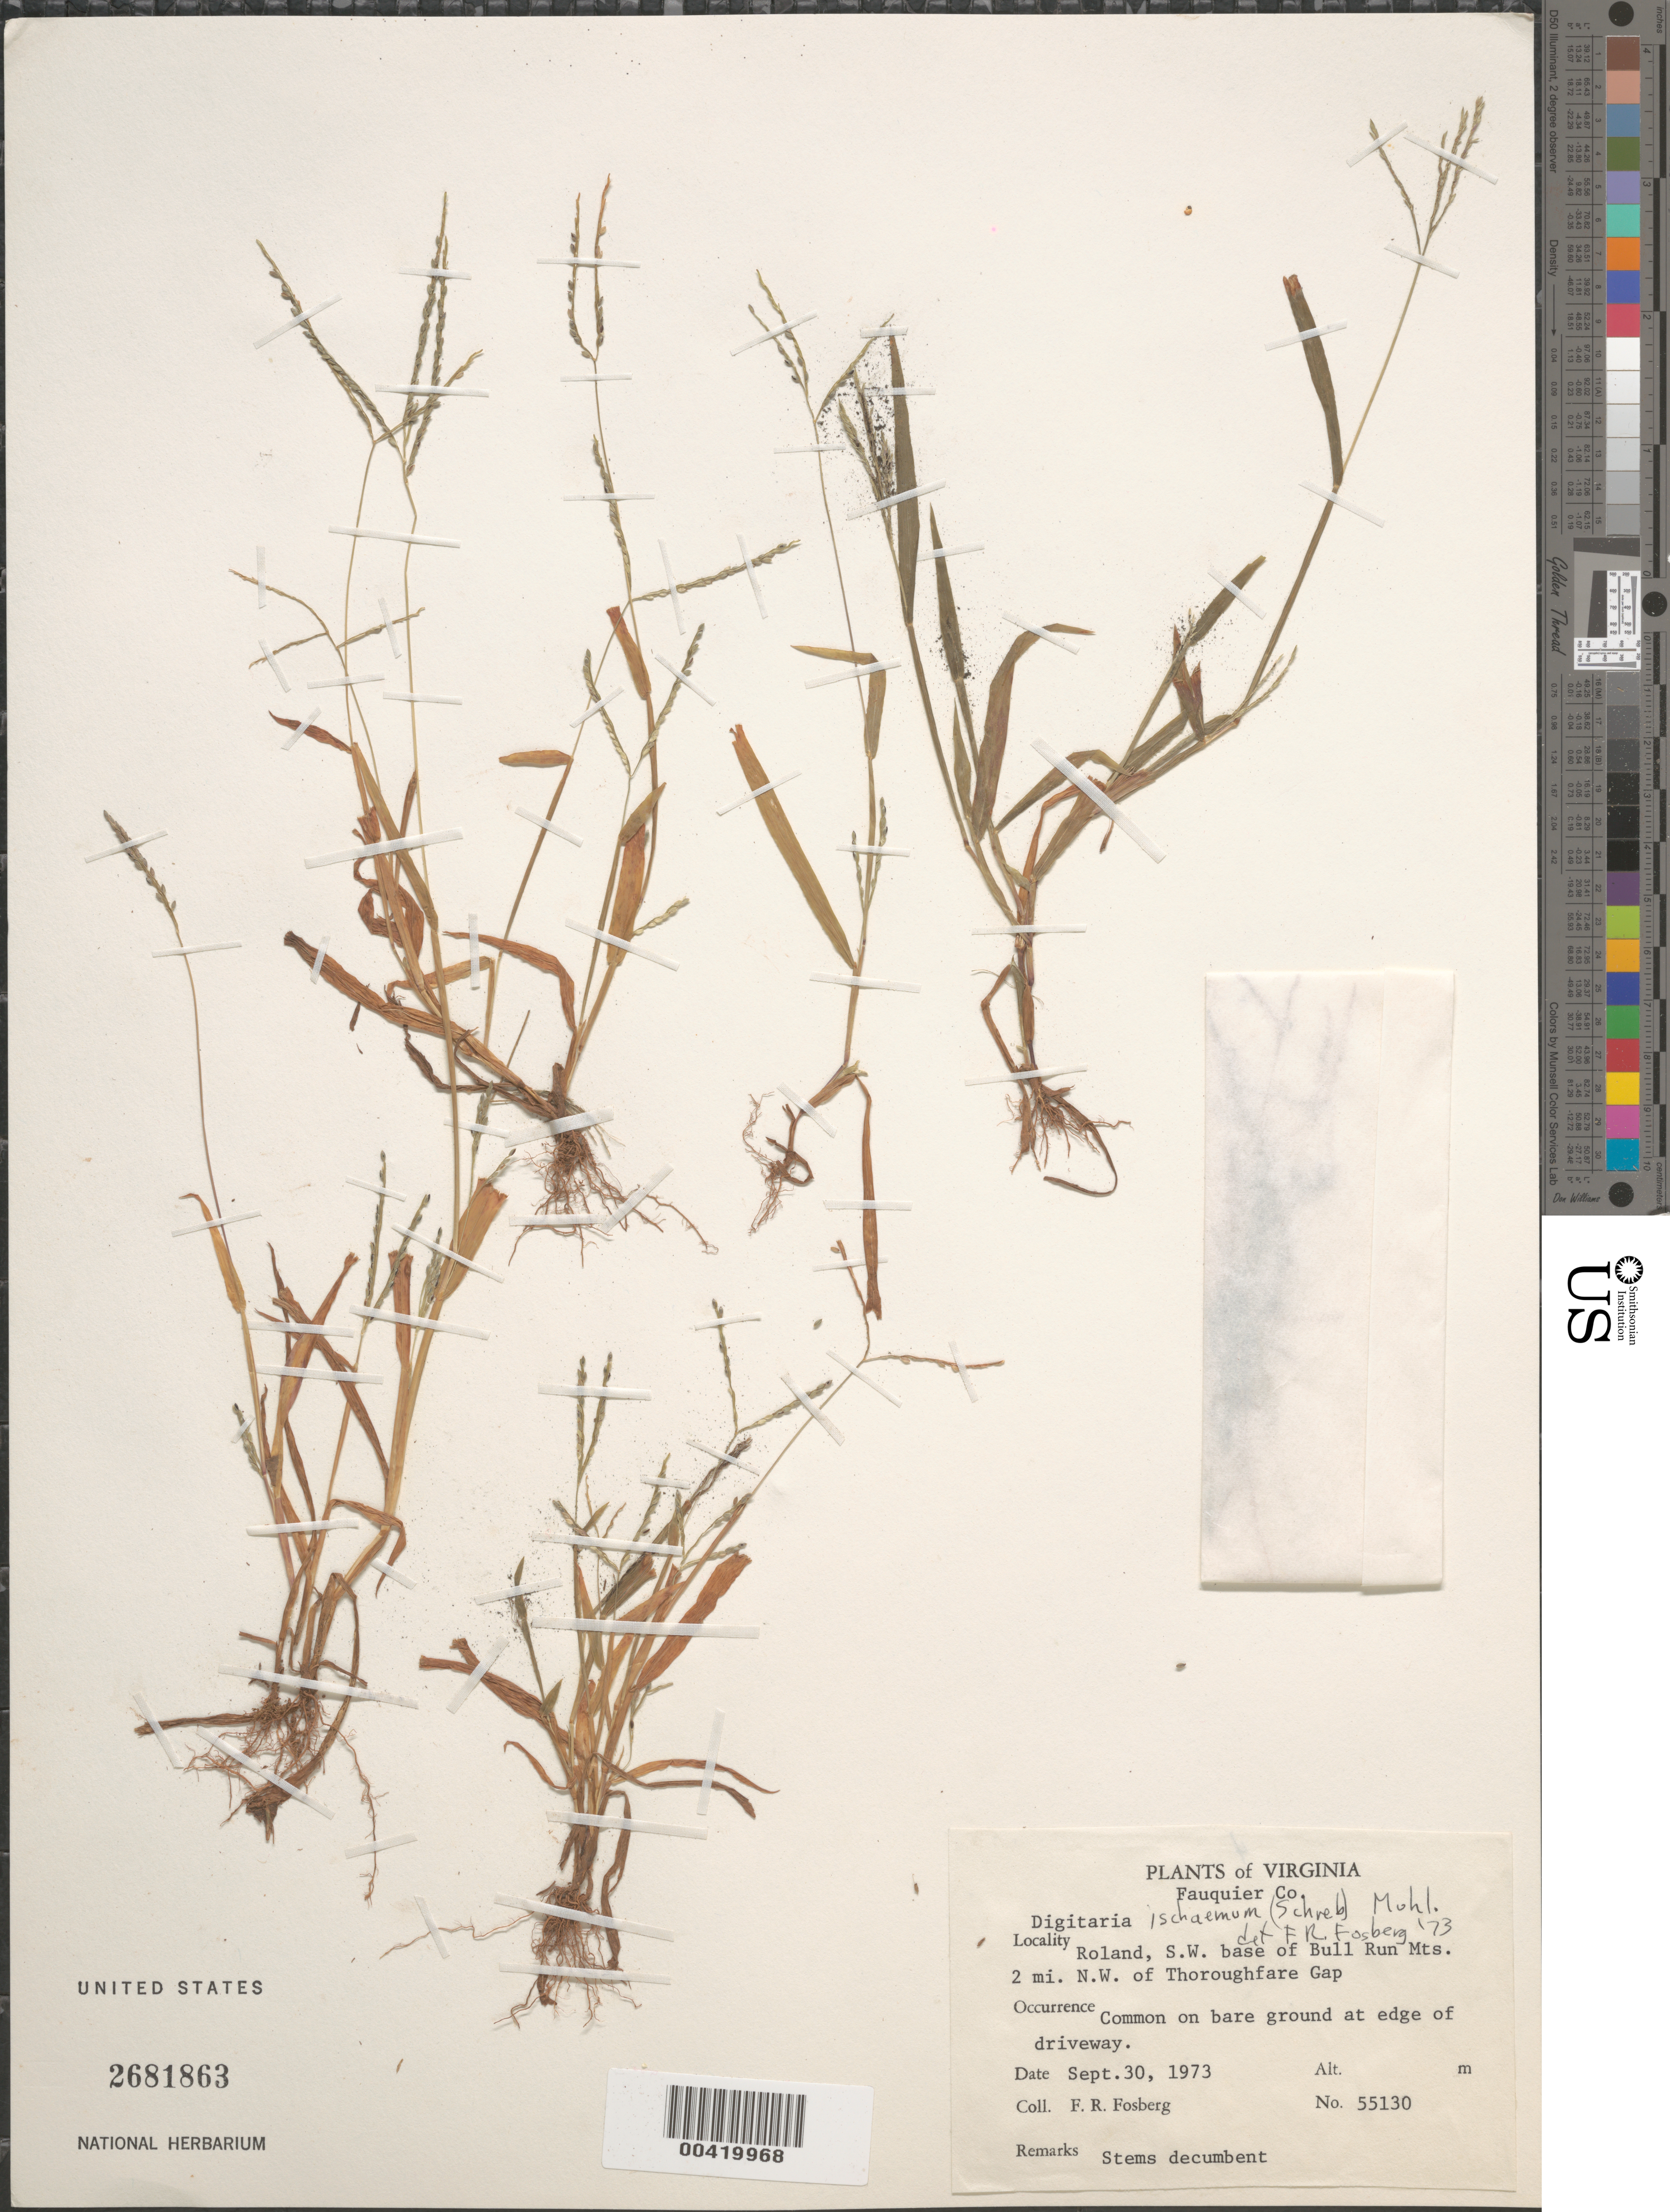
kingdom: Plantae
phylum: Tracheophyta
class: Liliopsida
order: Poales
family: Poaceae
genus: Digitaria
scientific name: Digitaria ischaemum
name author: (Schreber) Schreber ex Muhl.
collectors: F. R. Fosberg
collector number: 55130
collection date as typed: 30 Sep 1973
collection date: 1973-09-30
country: United States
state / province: Virginia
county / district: Fauquier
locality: Roland, northwest of Thorofare Gap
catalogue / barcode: US 2681863